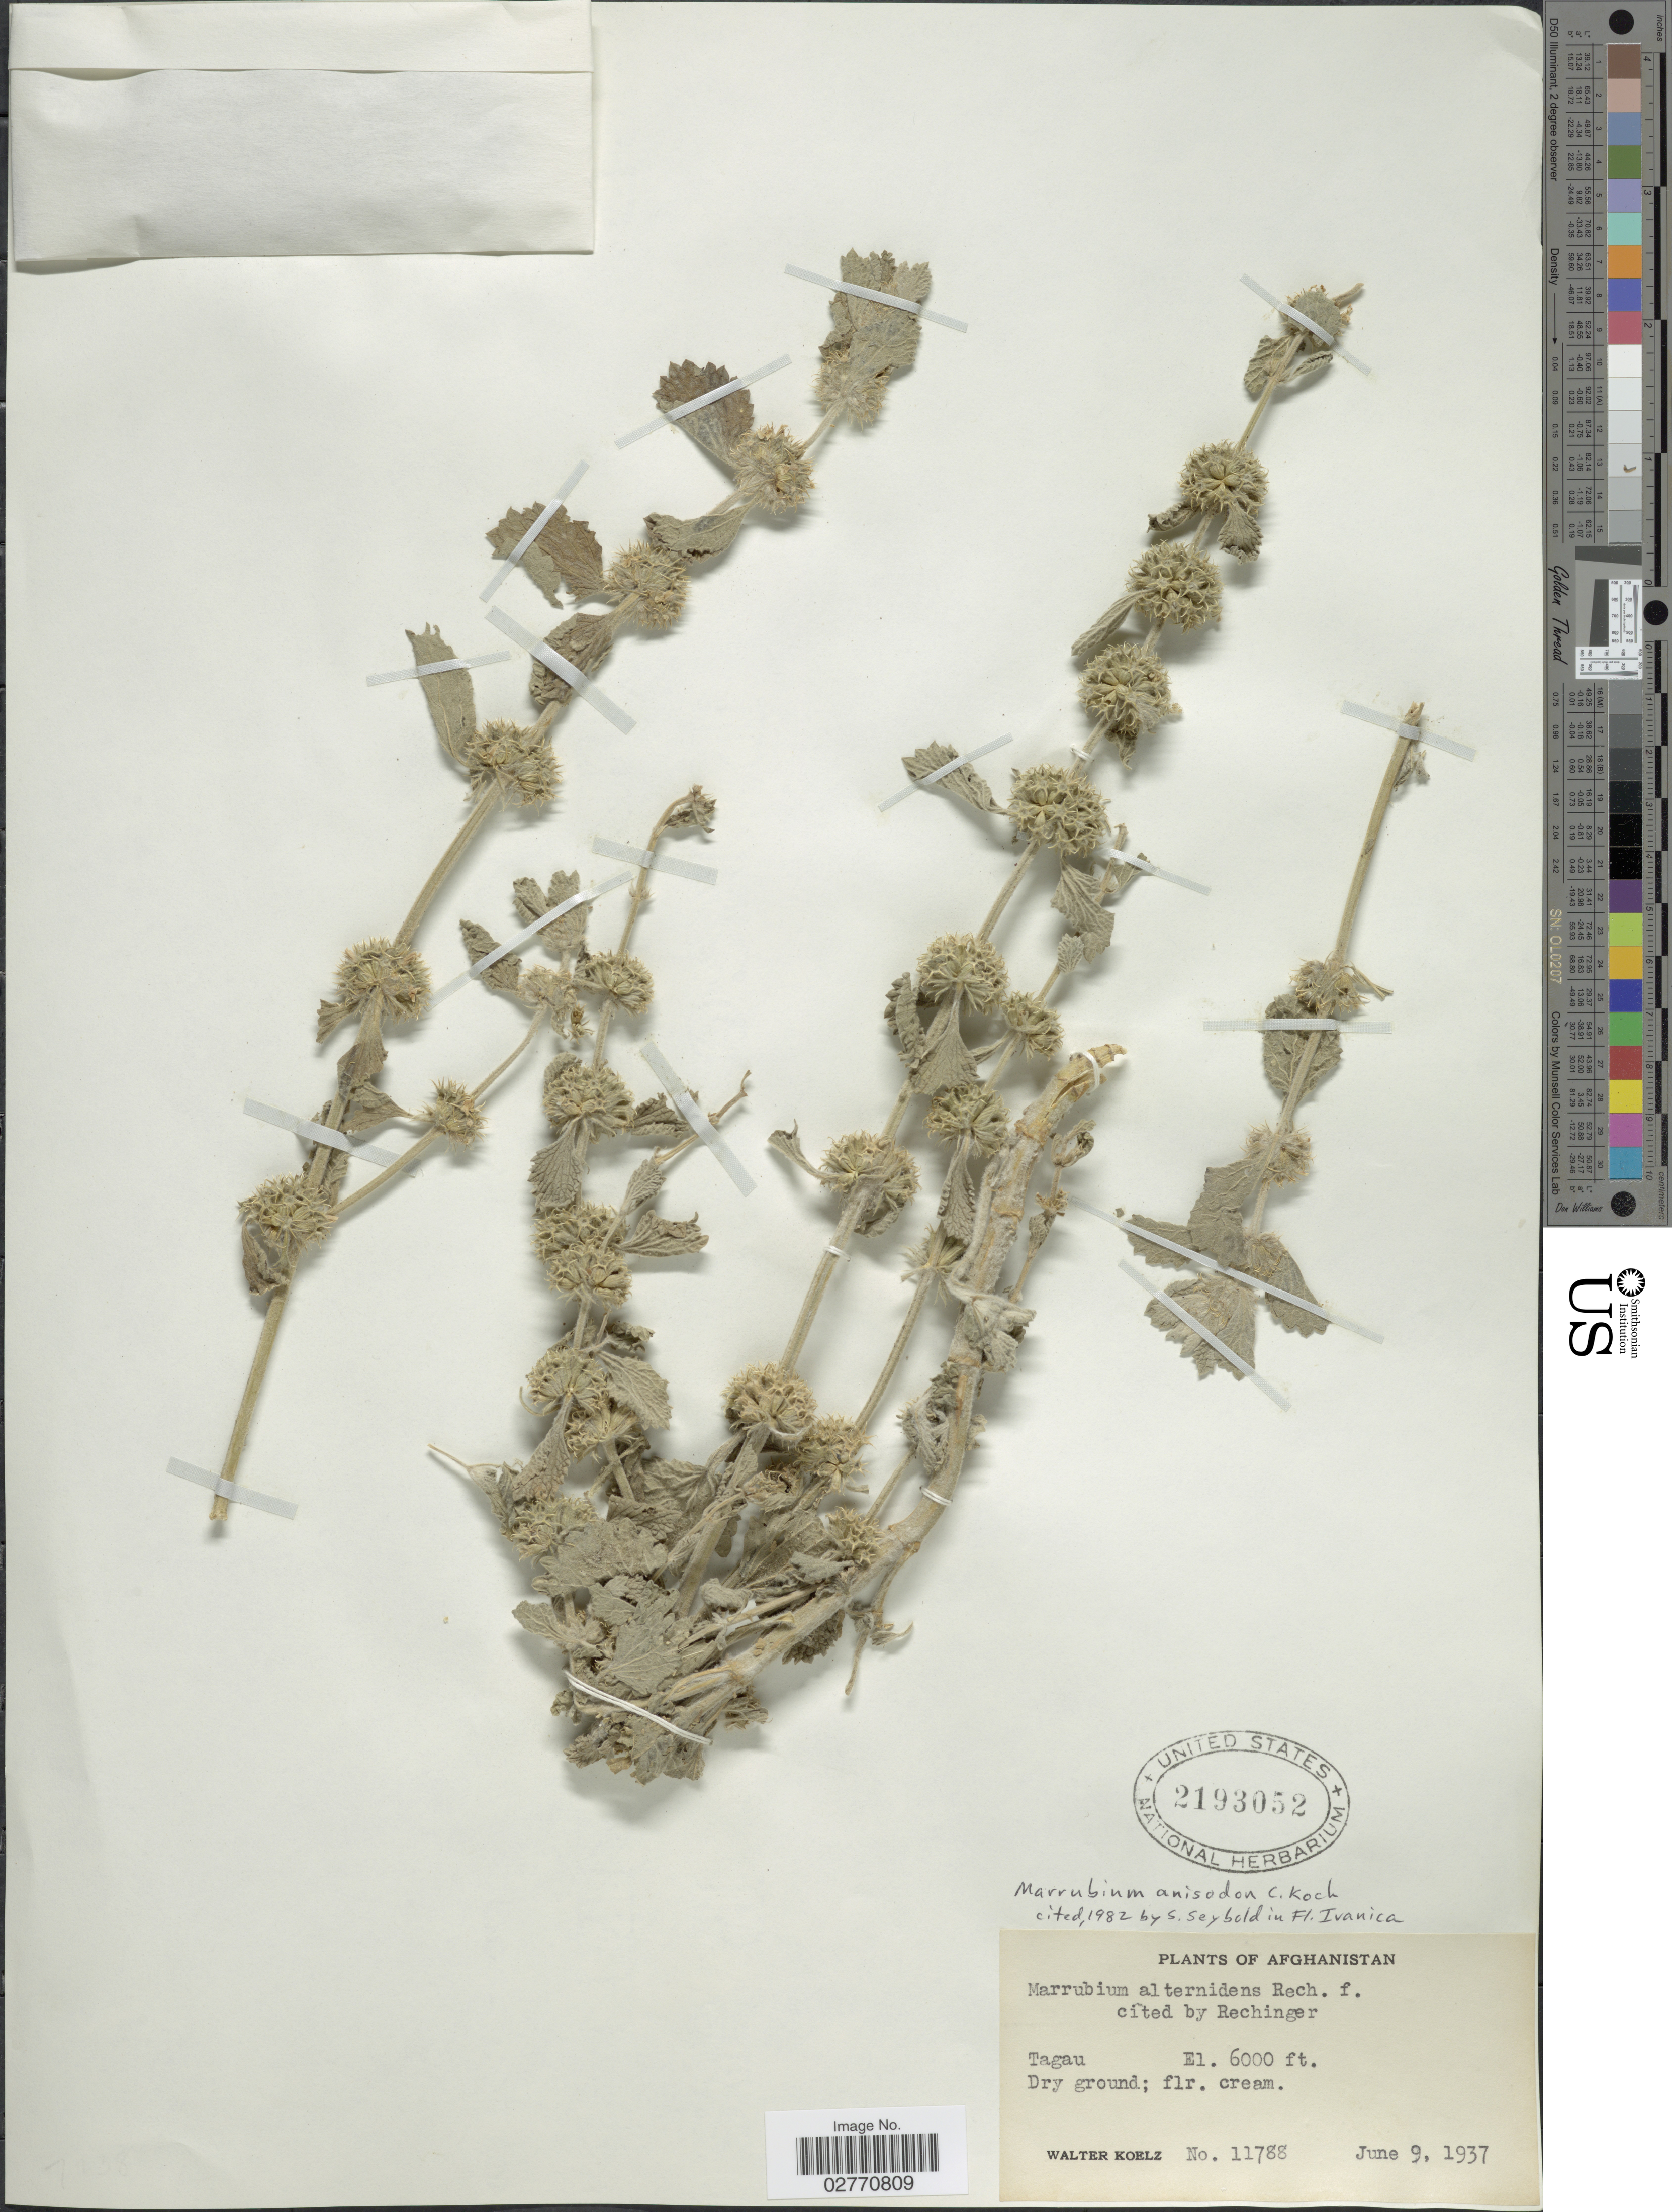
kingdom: Plantae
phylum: Tracheophyta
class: Magnoliopsida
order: Lamiales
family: Lamiaceae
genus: Marrubium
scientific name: Marrubium anisodon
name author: K. Koch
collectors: W. N. Koelz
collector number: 11788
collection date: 1937-06-09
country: Afghanistan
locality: Tagau.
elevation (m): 1829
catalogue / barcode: US 2193052